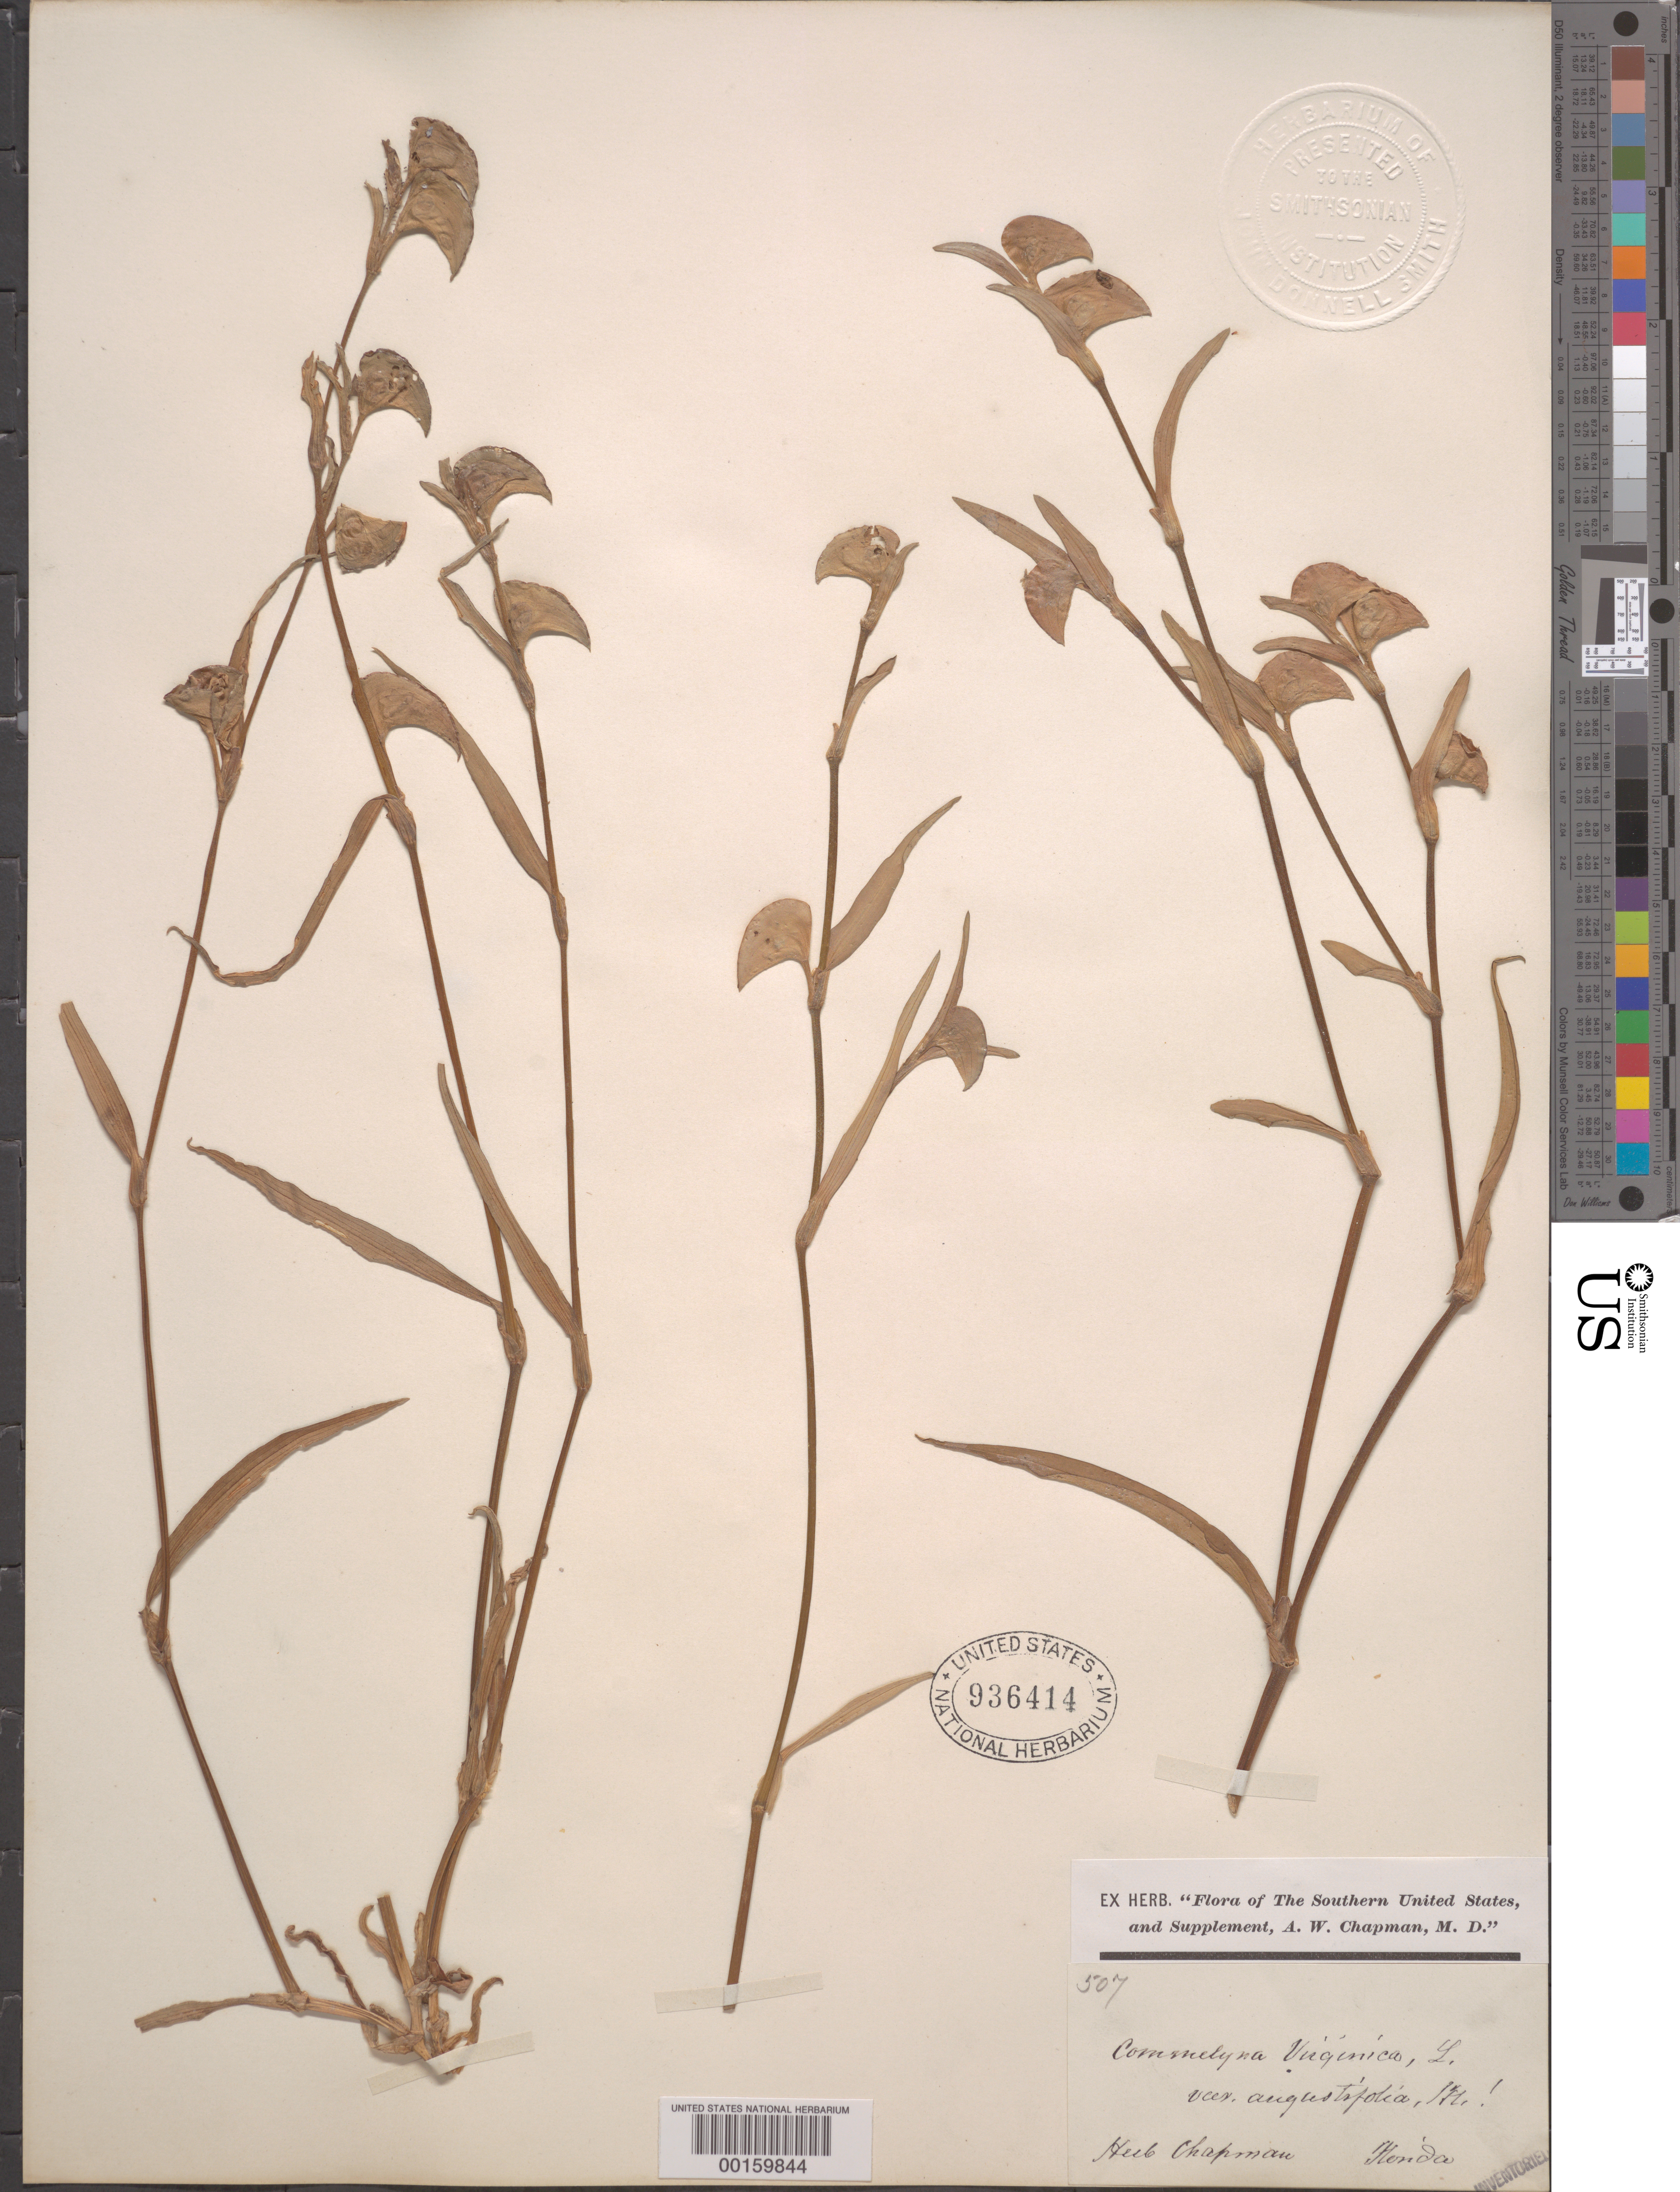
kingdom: Plantae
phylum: Tracheophyta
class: Liliopsida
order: Commelinales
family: Commelinaceae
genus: Commelina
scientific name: Commelina erecta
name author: L.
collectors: A. W. Chapman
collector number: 507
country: United States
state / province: Florida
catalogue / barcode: US 936414